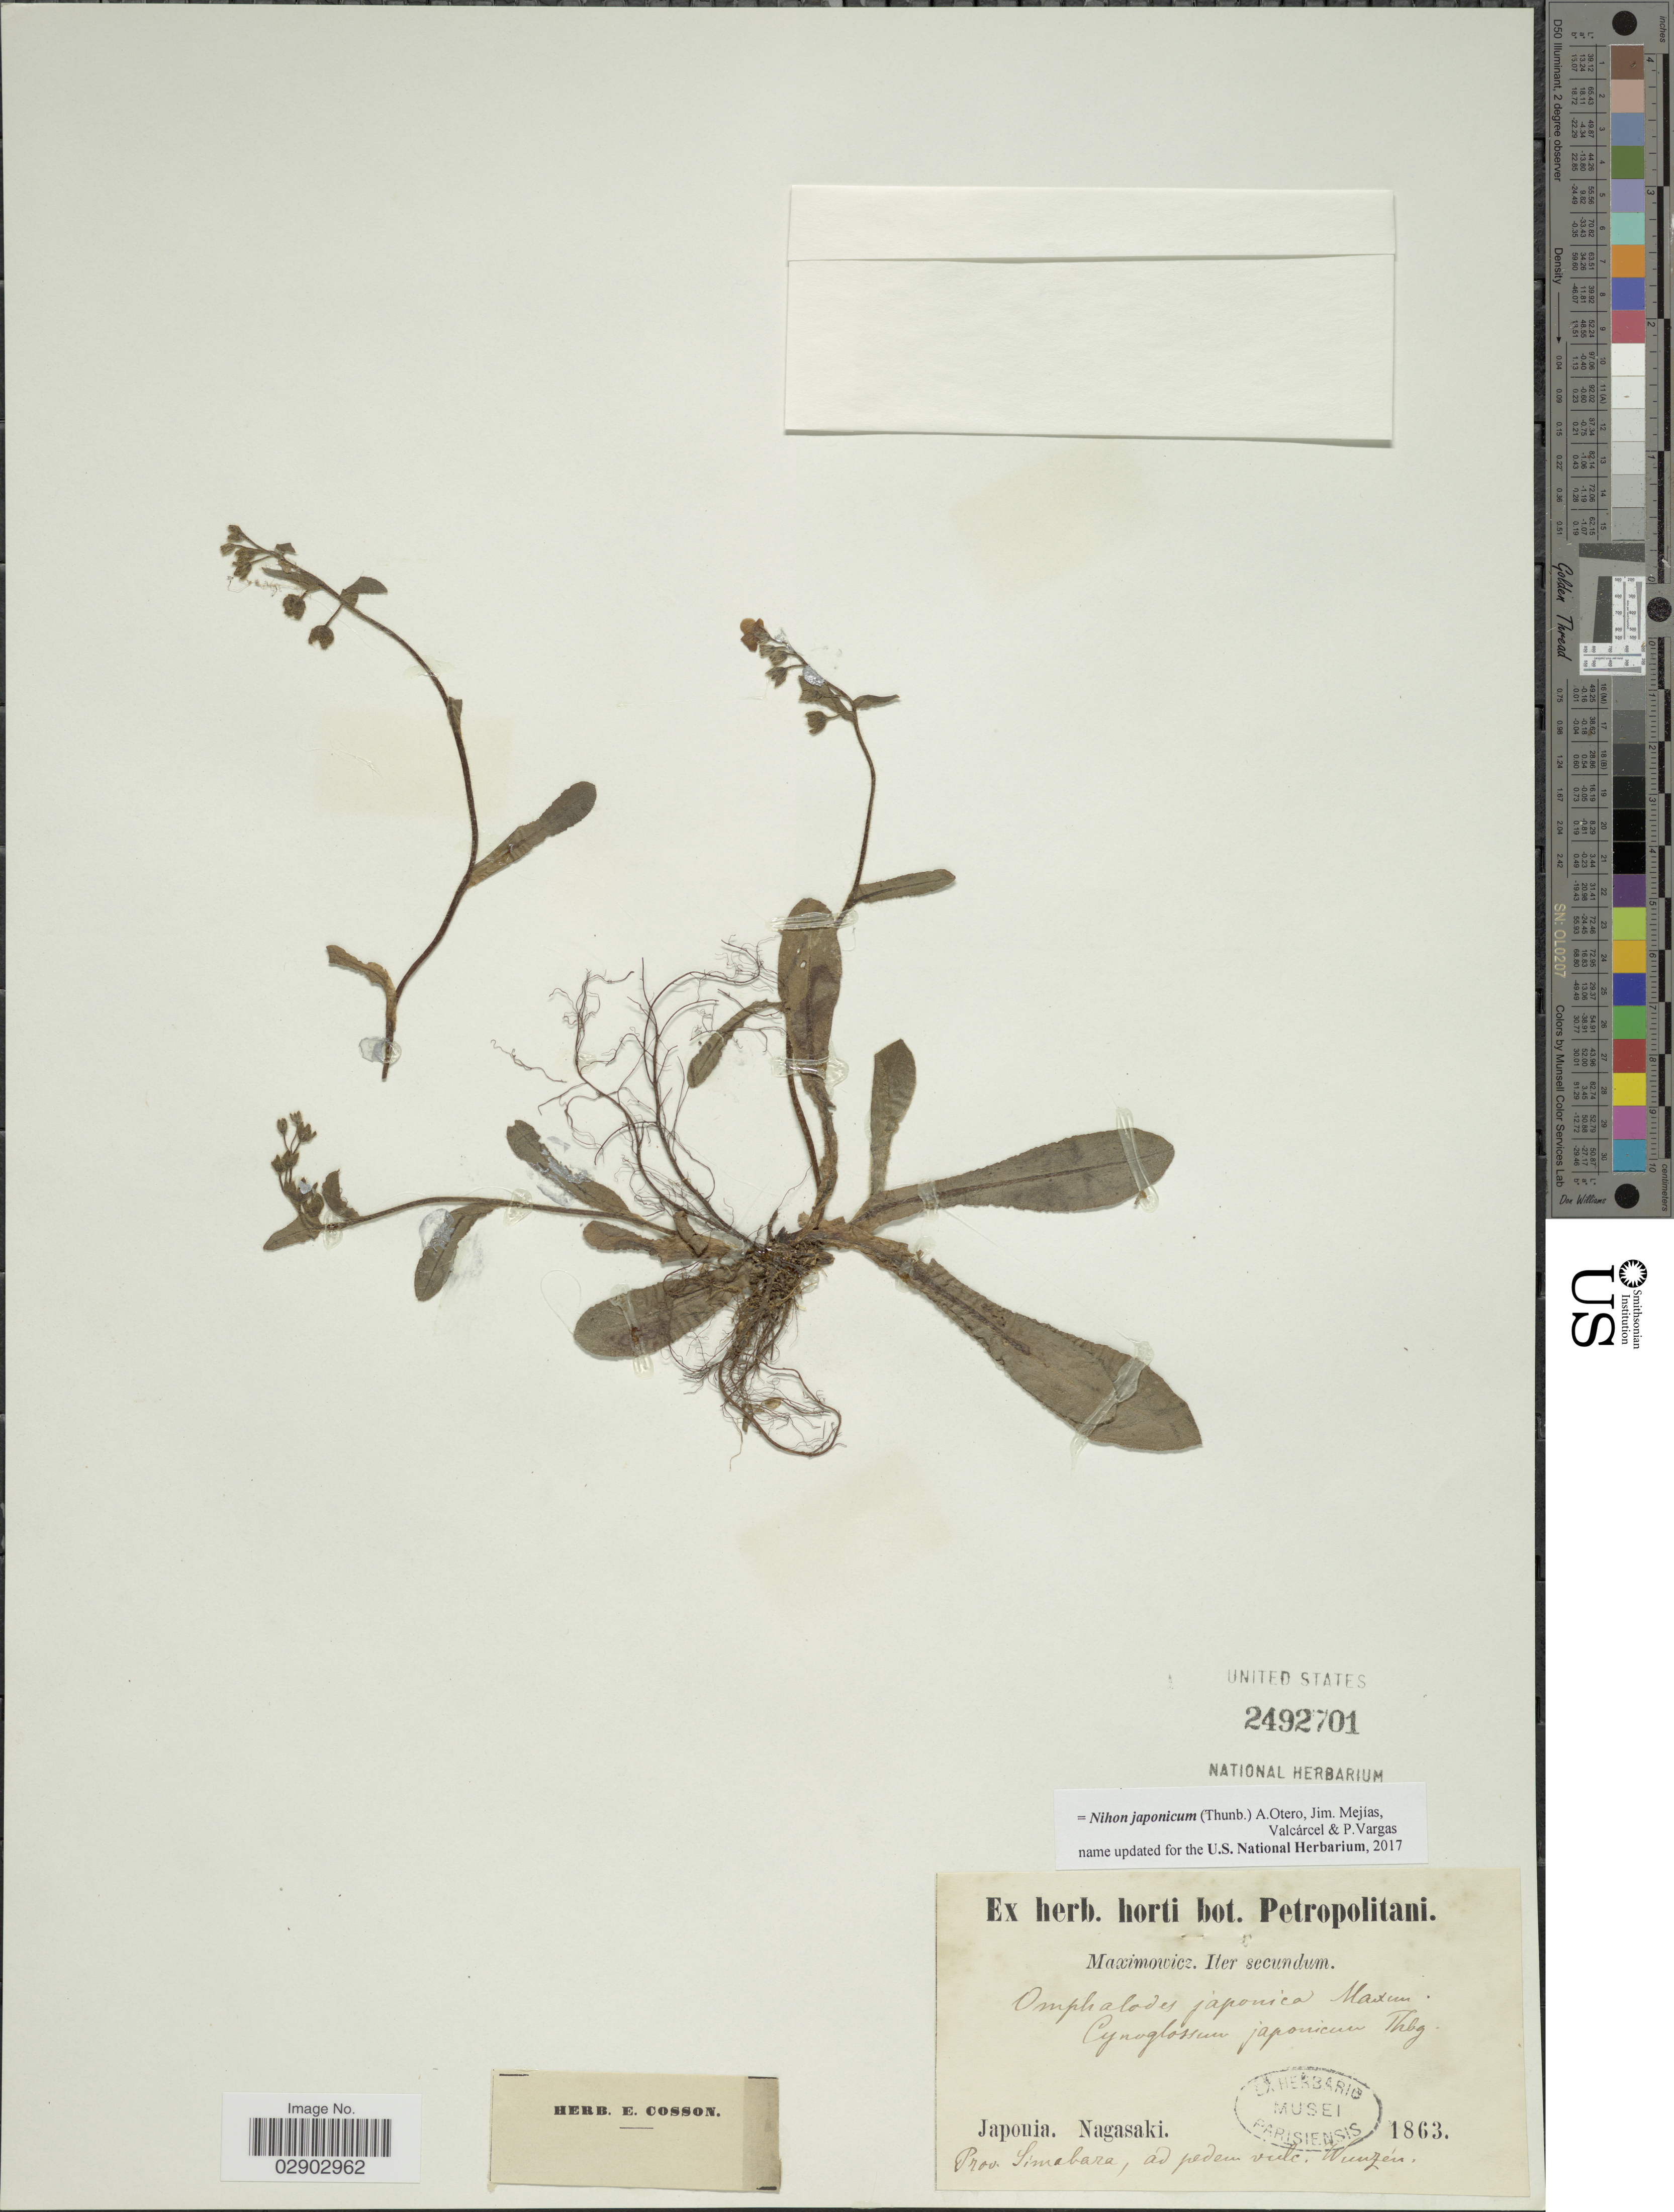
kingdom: Plantae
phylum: Tracheophyta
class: Magnoliopsida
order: Boraginales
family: Boraginaceae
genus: Nihon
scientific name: Nihon japonicum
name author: (Thunb.) A.Otero et al.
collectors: Maximowicz, --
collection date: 1863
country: Japan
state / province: Nagasaki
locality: Prov. Simabara, ad pedem vulc. Wunzén.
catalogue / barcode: US 2492701